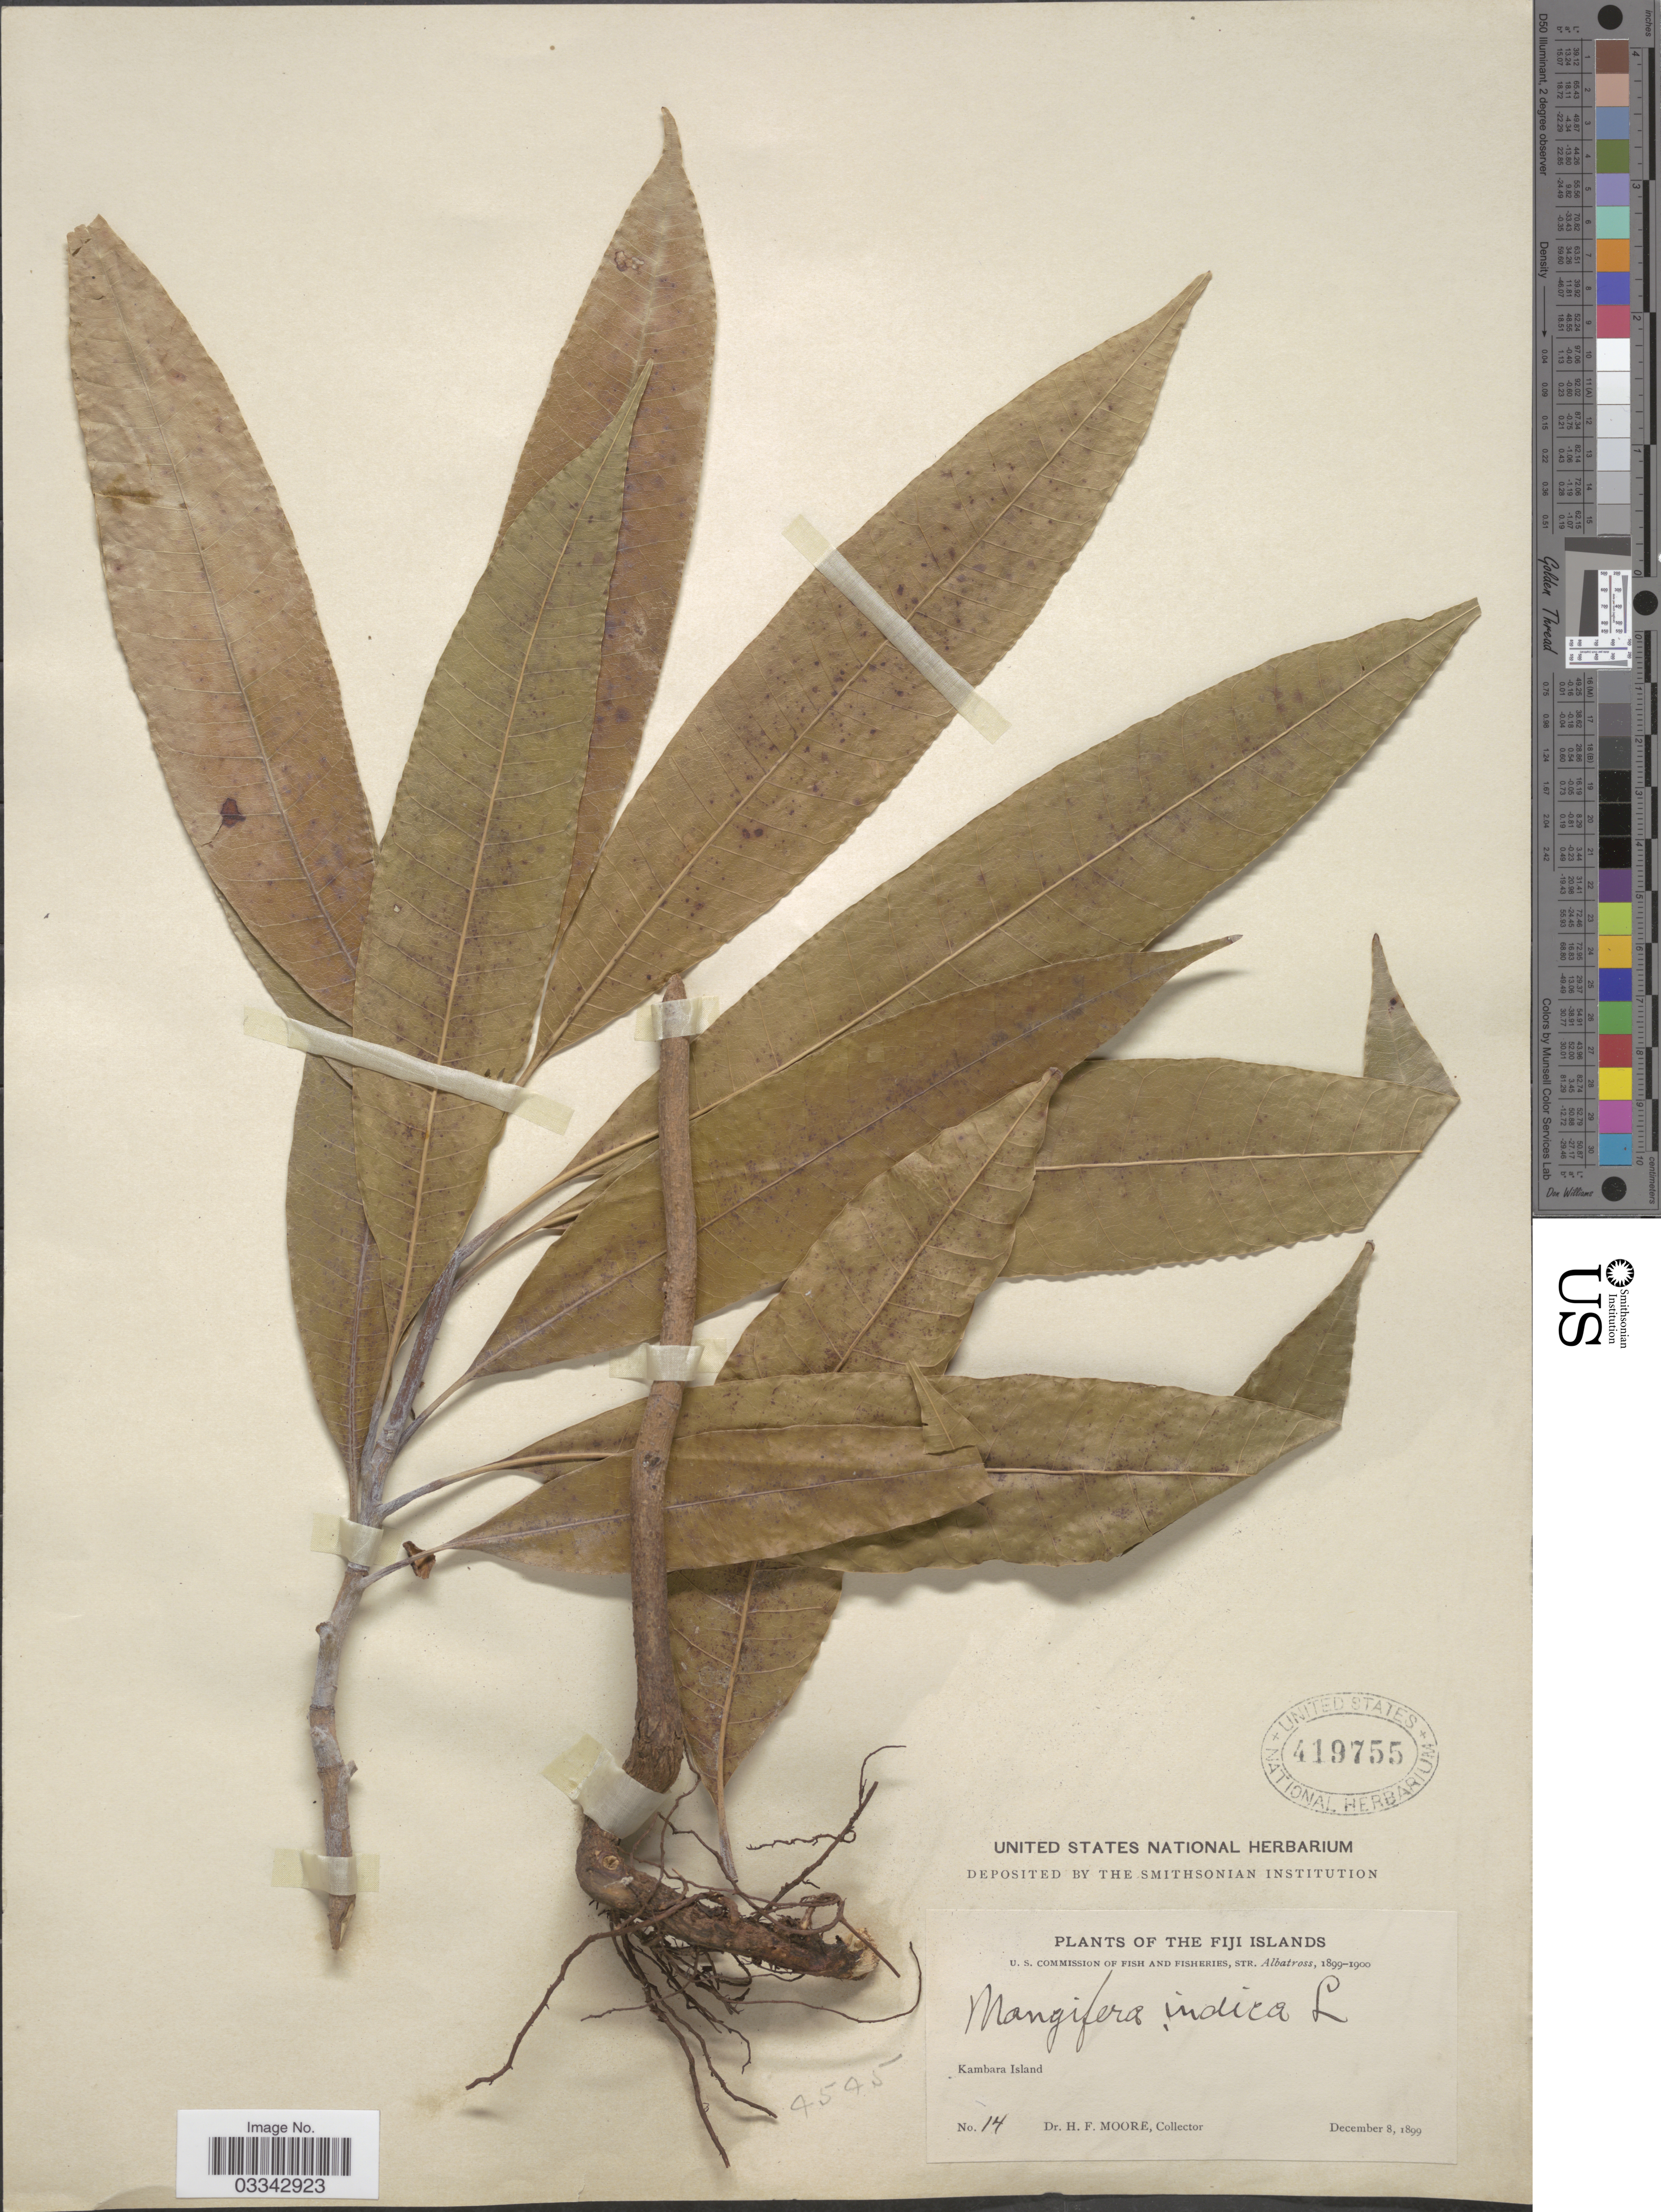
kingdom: Plantae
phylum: Tracheophyta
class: Magnoliopsida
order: Sapindales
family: Anacardiaceae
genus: Mangifera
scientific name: Mangifera indica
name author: L.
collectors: H. F. Moore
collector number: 14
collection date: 1899-12-08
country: Fiji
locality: The Fiji Islands. Kambara Island.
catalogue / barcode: US 419755